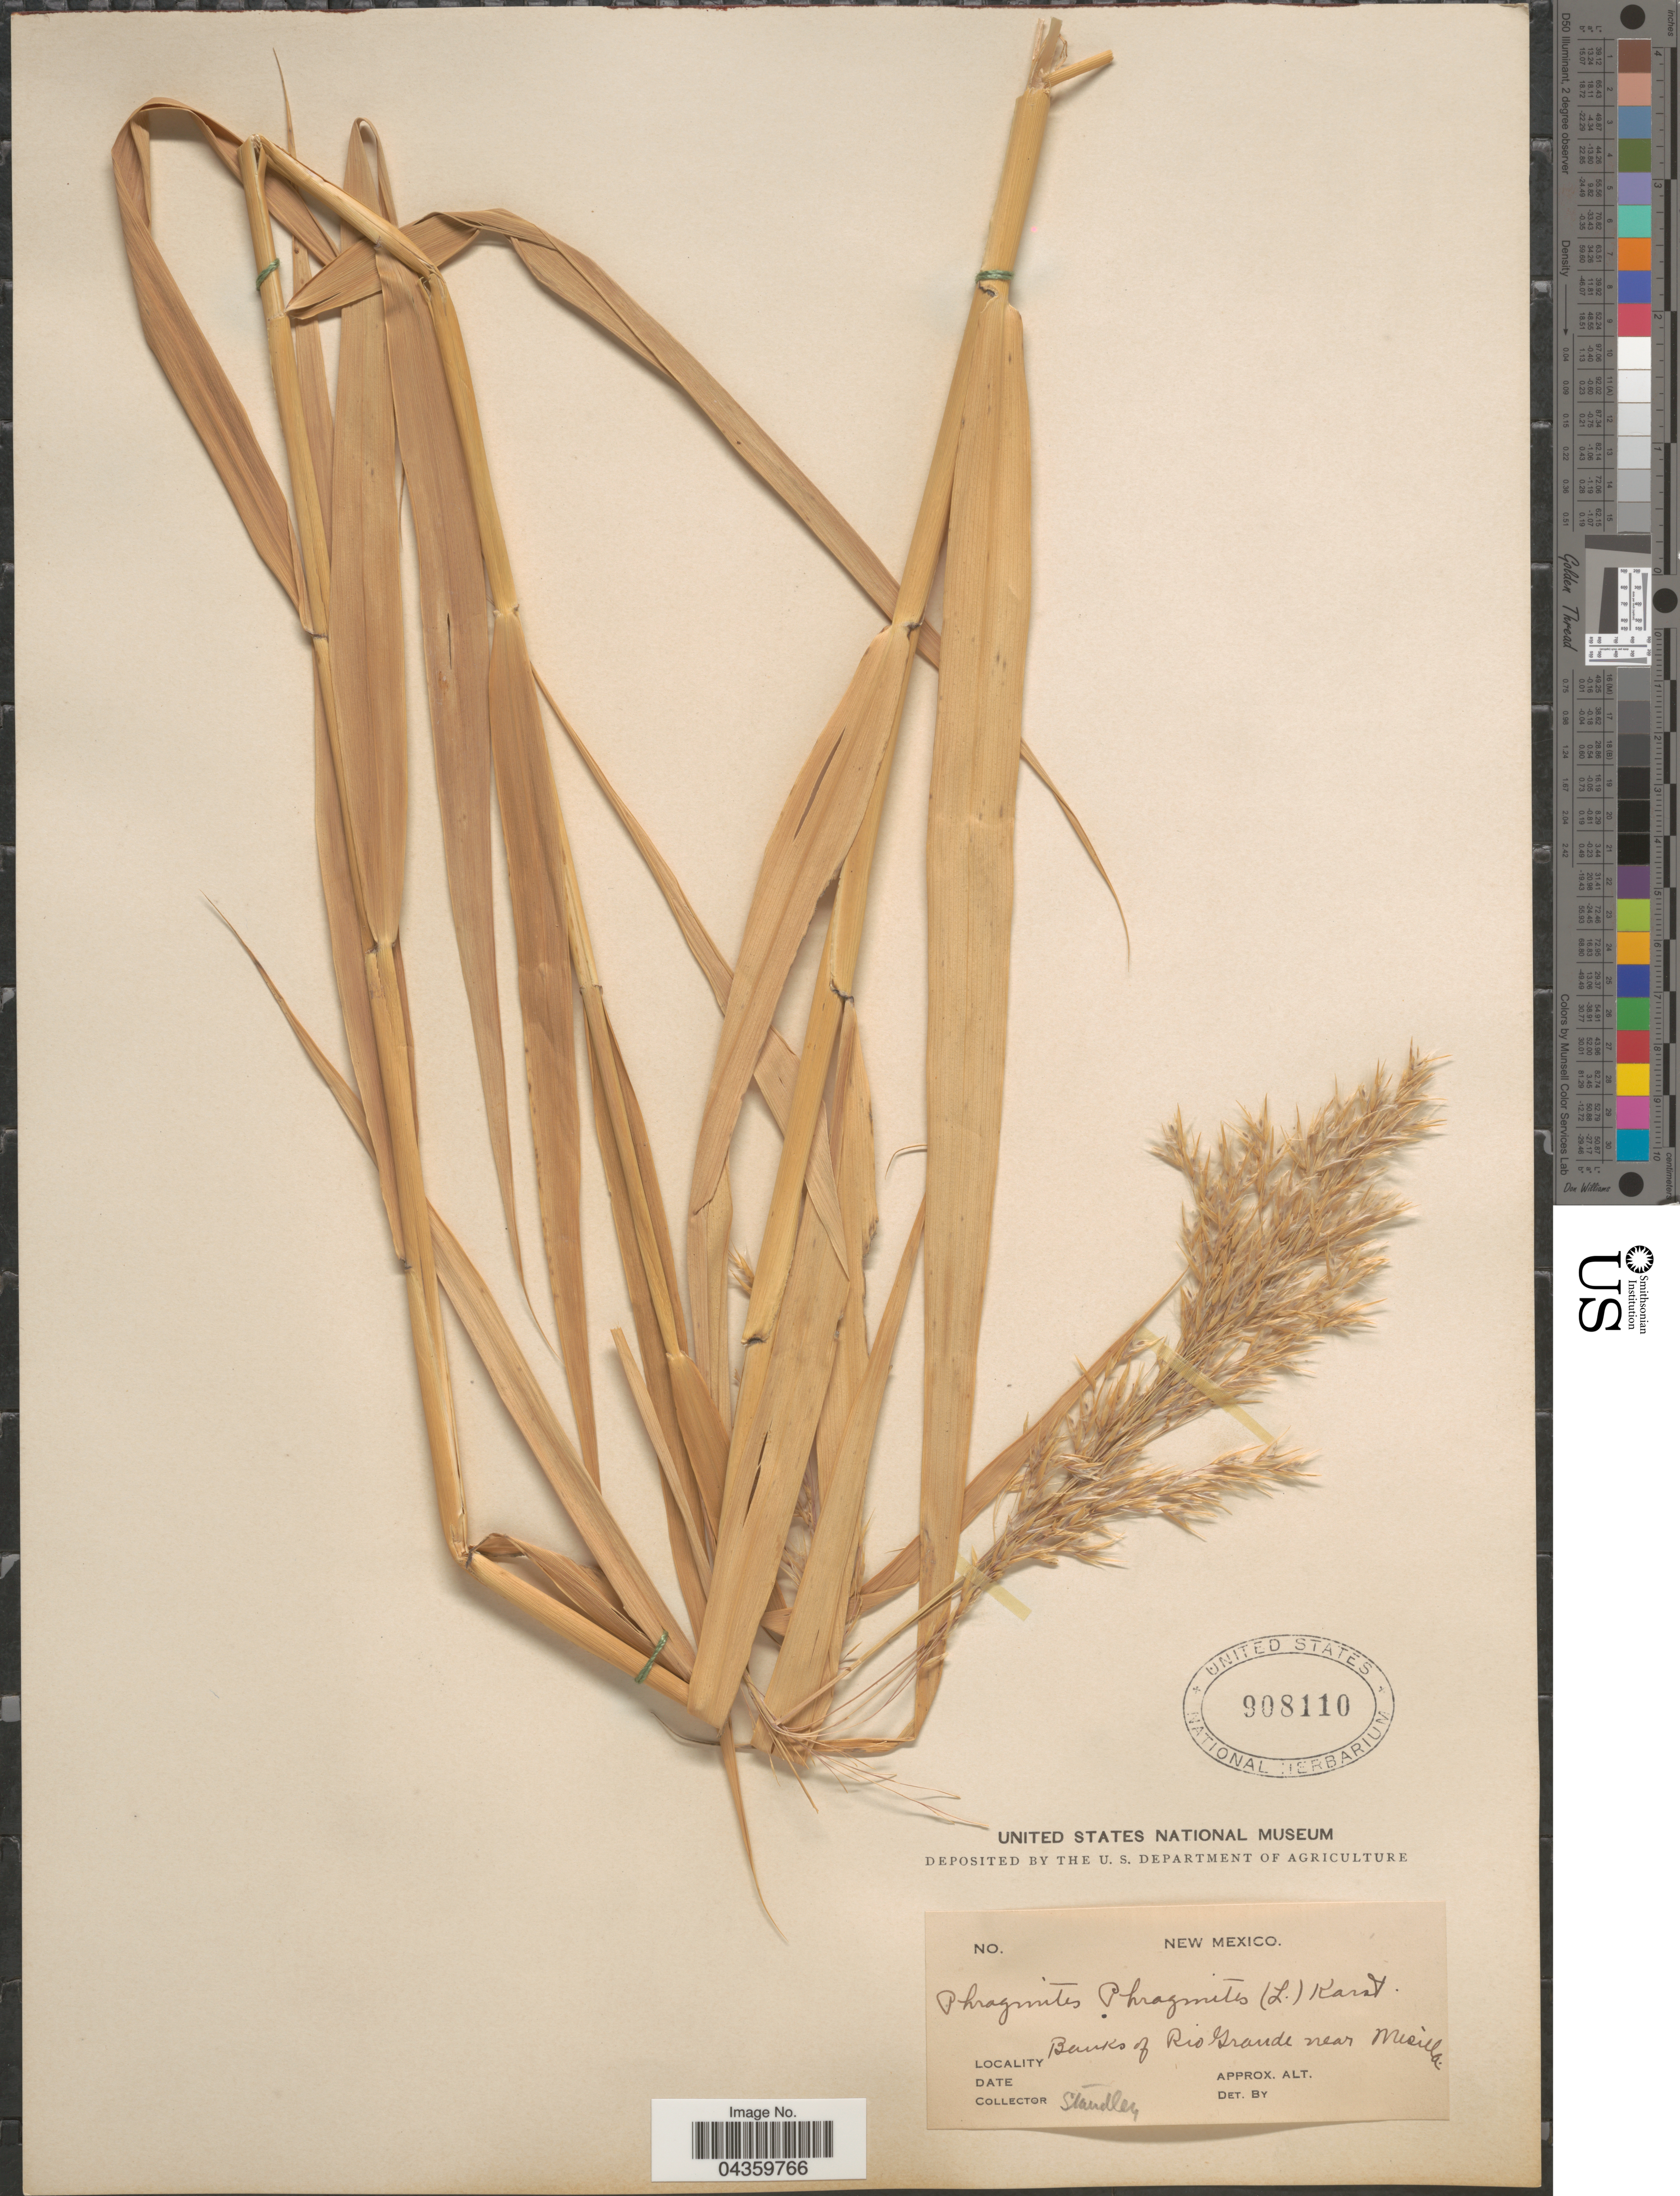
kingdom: Plantae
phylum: Tracheophyta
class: Liliopsida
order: Poales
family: Poaceae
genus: Phragmites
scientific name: Phragmites australis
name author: (Cav.) Trin. ex Steud.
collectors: Standley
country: United States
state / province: New Mexico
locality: Banks of Rio Grande near Mesilla.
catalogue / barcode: US 908110